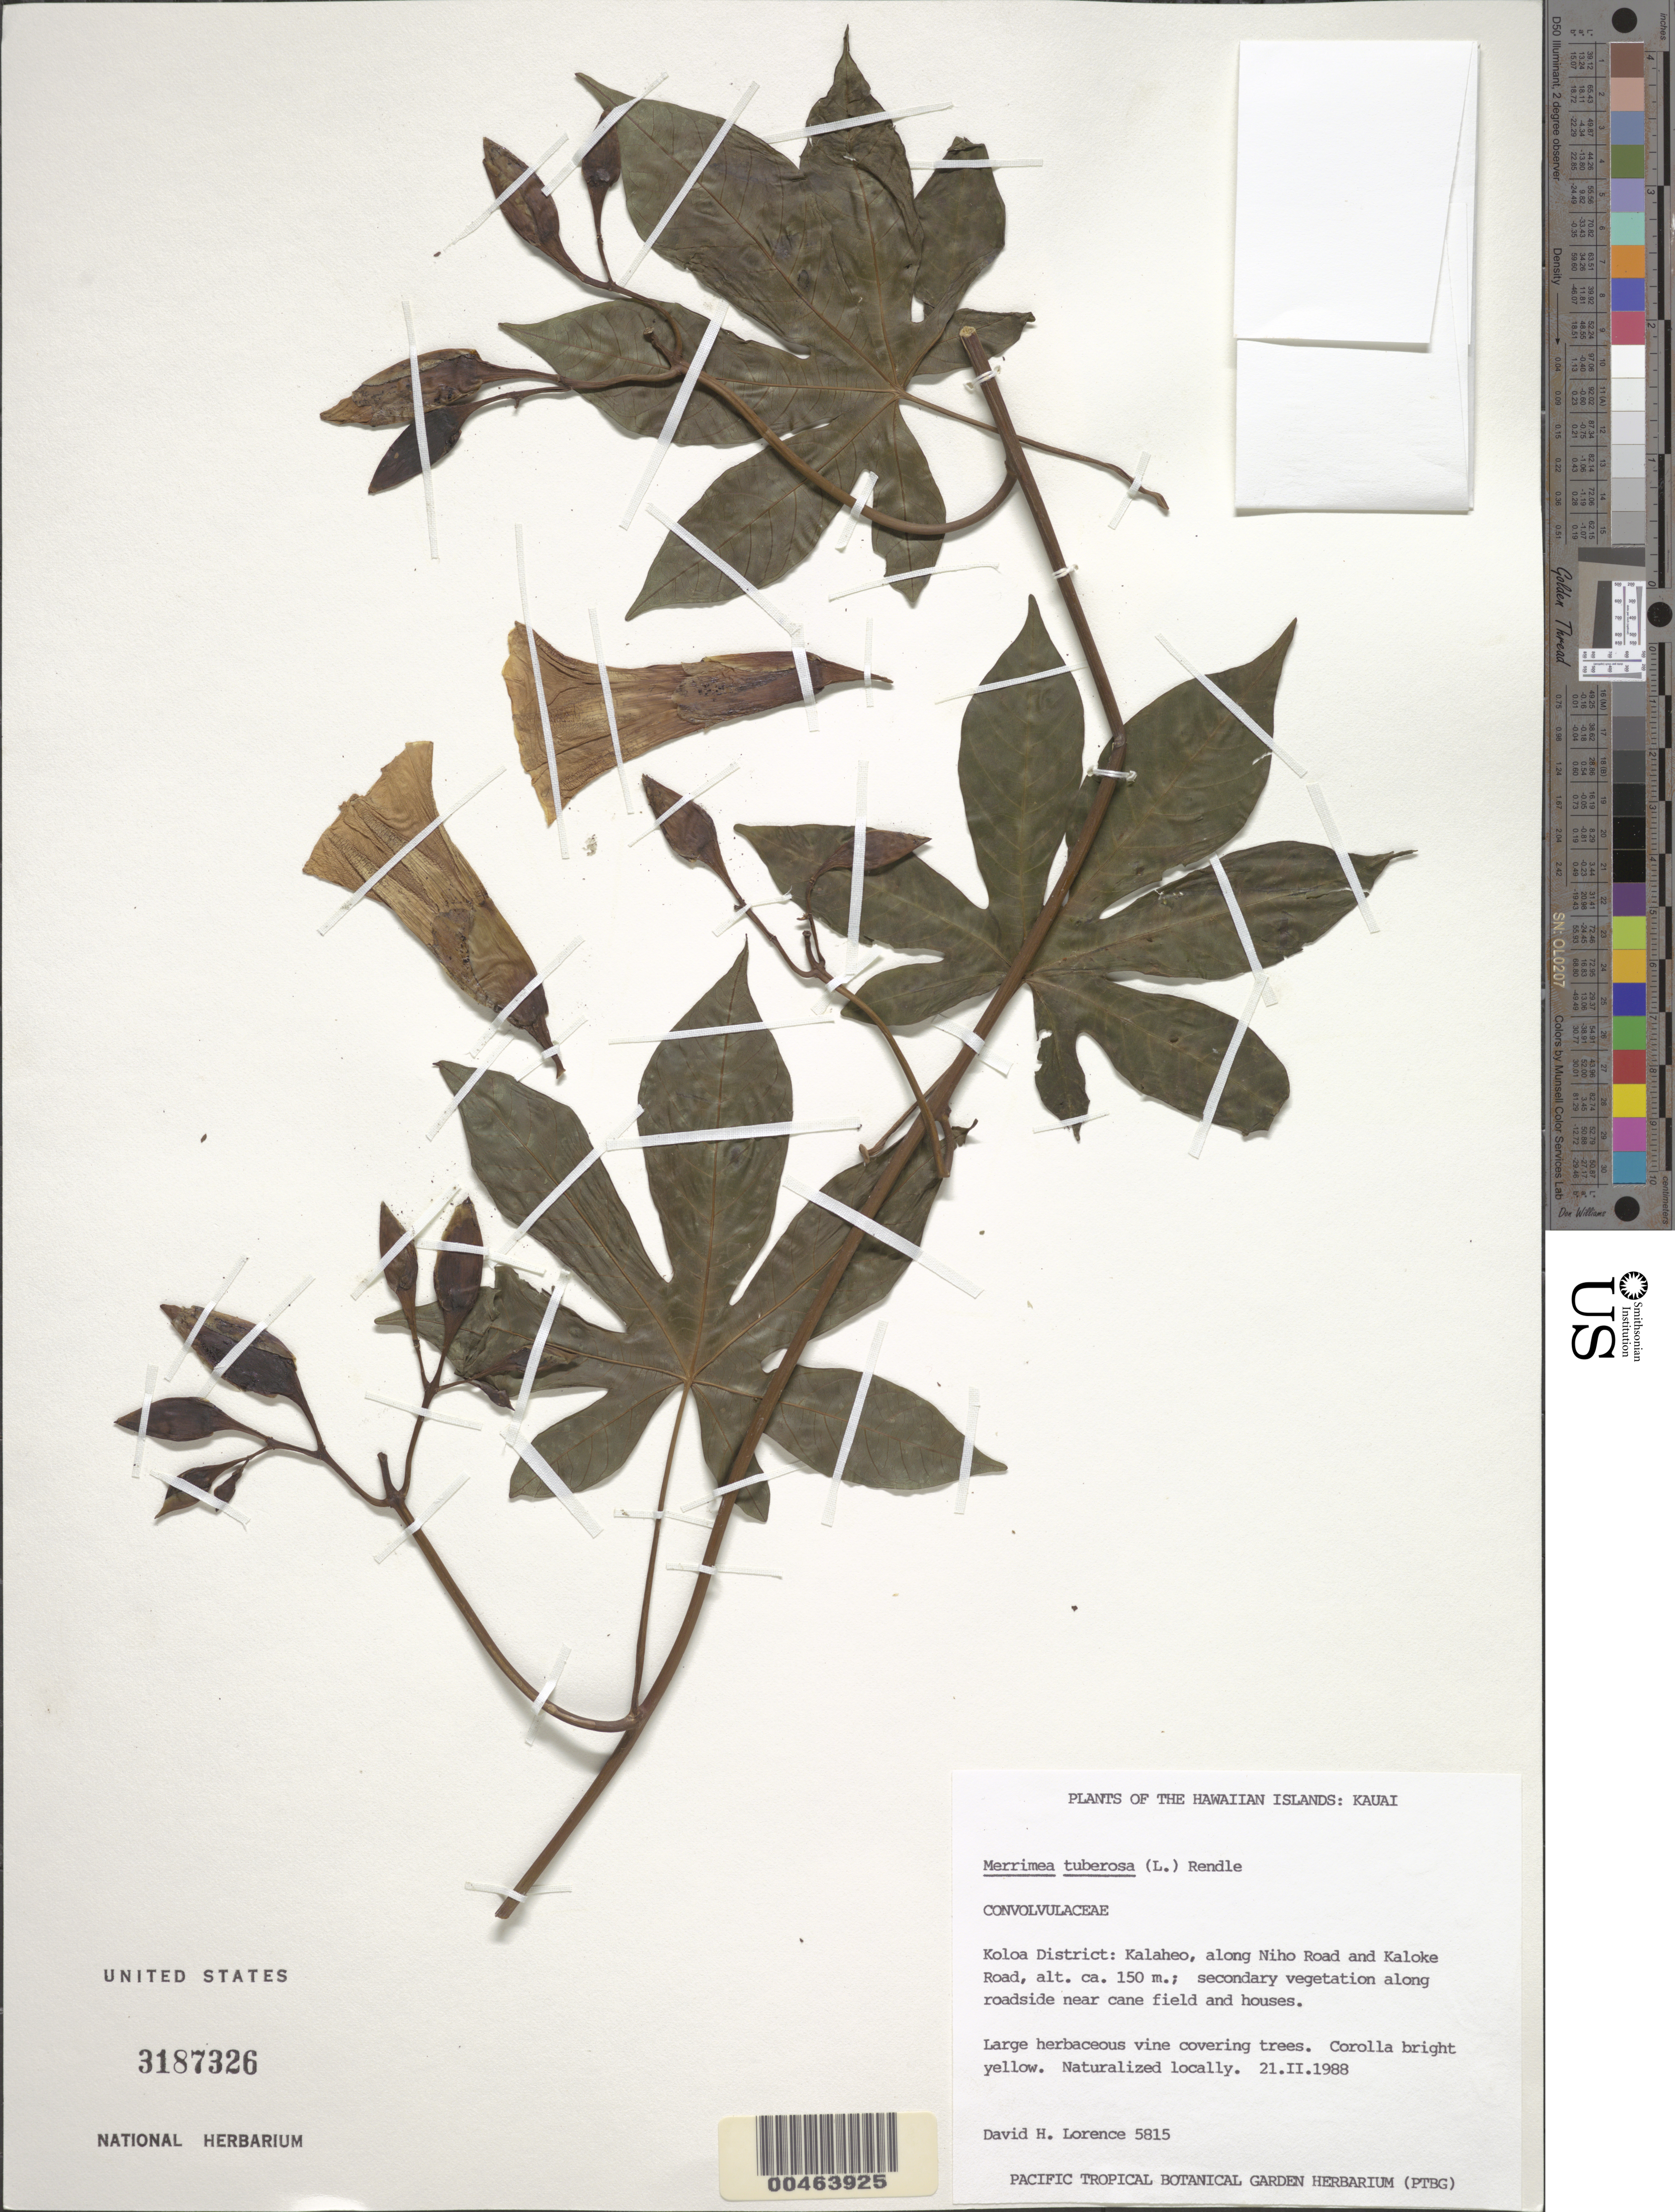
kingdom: Plantae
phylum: Tracheophyta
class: Magnoliopsida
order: Solanales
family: Convolvulaceae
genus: Distimake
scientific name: Distimake tuberosus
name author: (L.) A. R. Simões & Staples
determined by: Wagner, W. L., (BOT), Smithsonian Institution - National Museum of Natural History (UNITED STATES)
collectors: D. Lorence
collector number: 5815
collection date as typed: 21 Feb 1988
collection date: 1988-02-21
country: United States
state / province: Hawaii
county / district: Kauai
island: Kaua'i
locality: Koloa District: Kalaheo, along Niho Road and Kaloke Road, along roadside near cane field and houses.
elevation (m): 150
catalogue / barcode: US 3187326